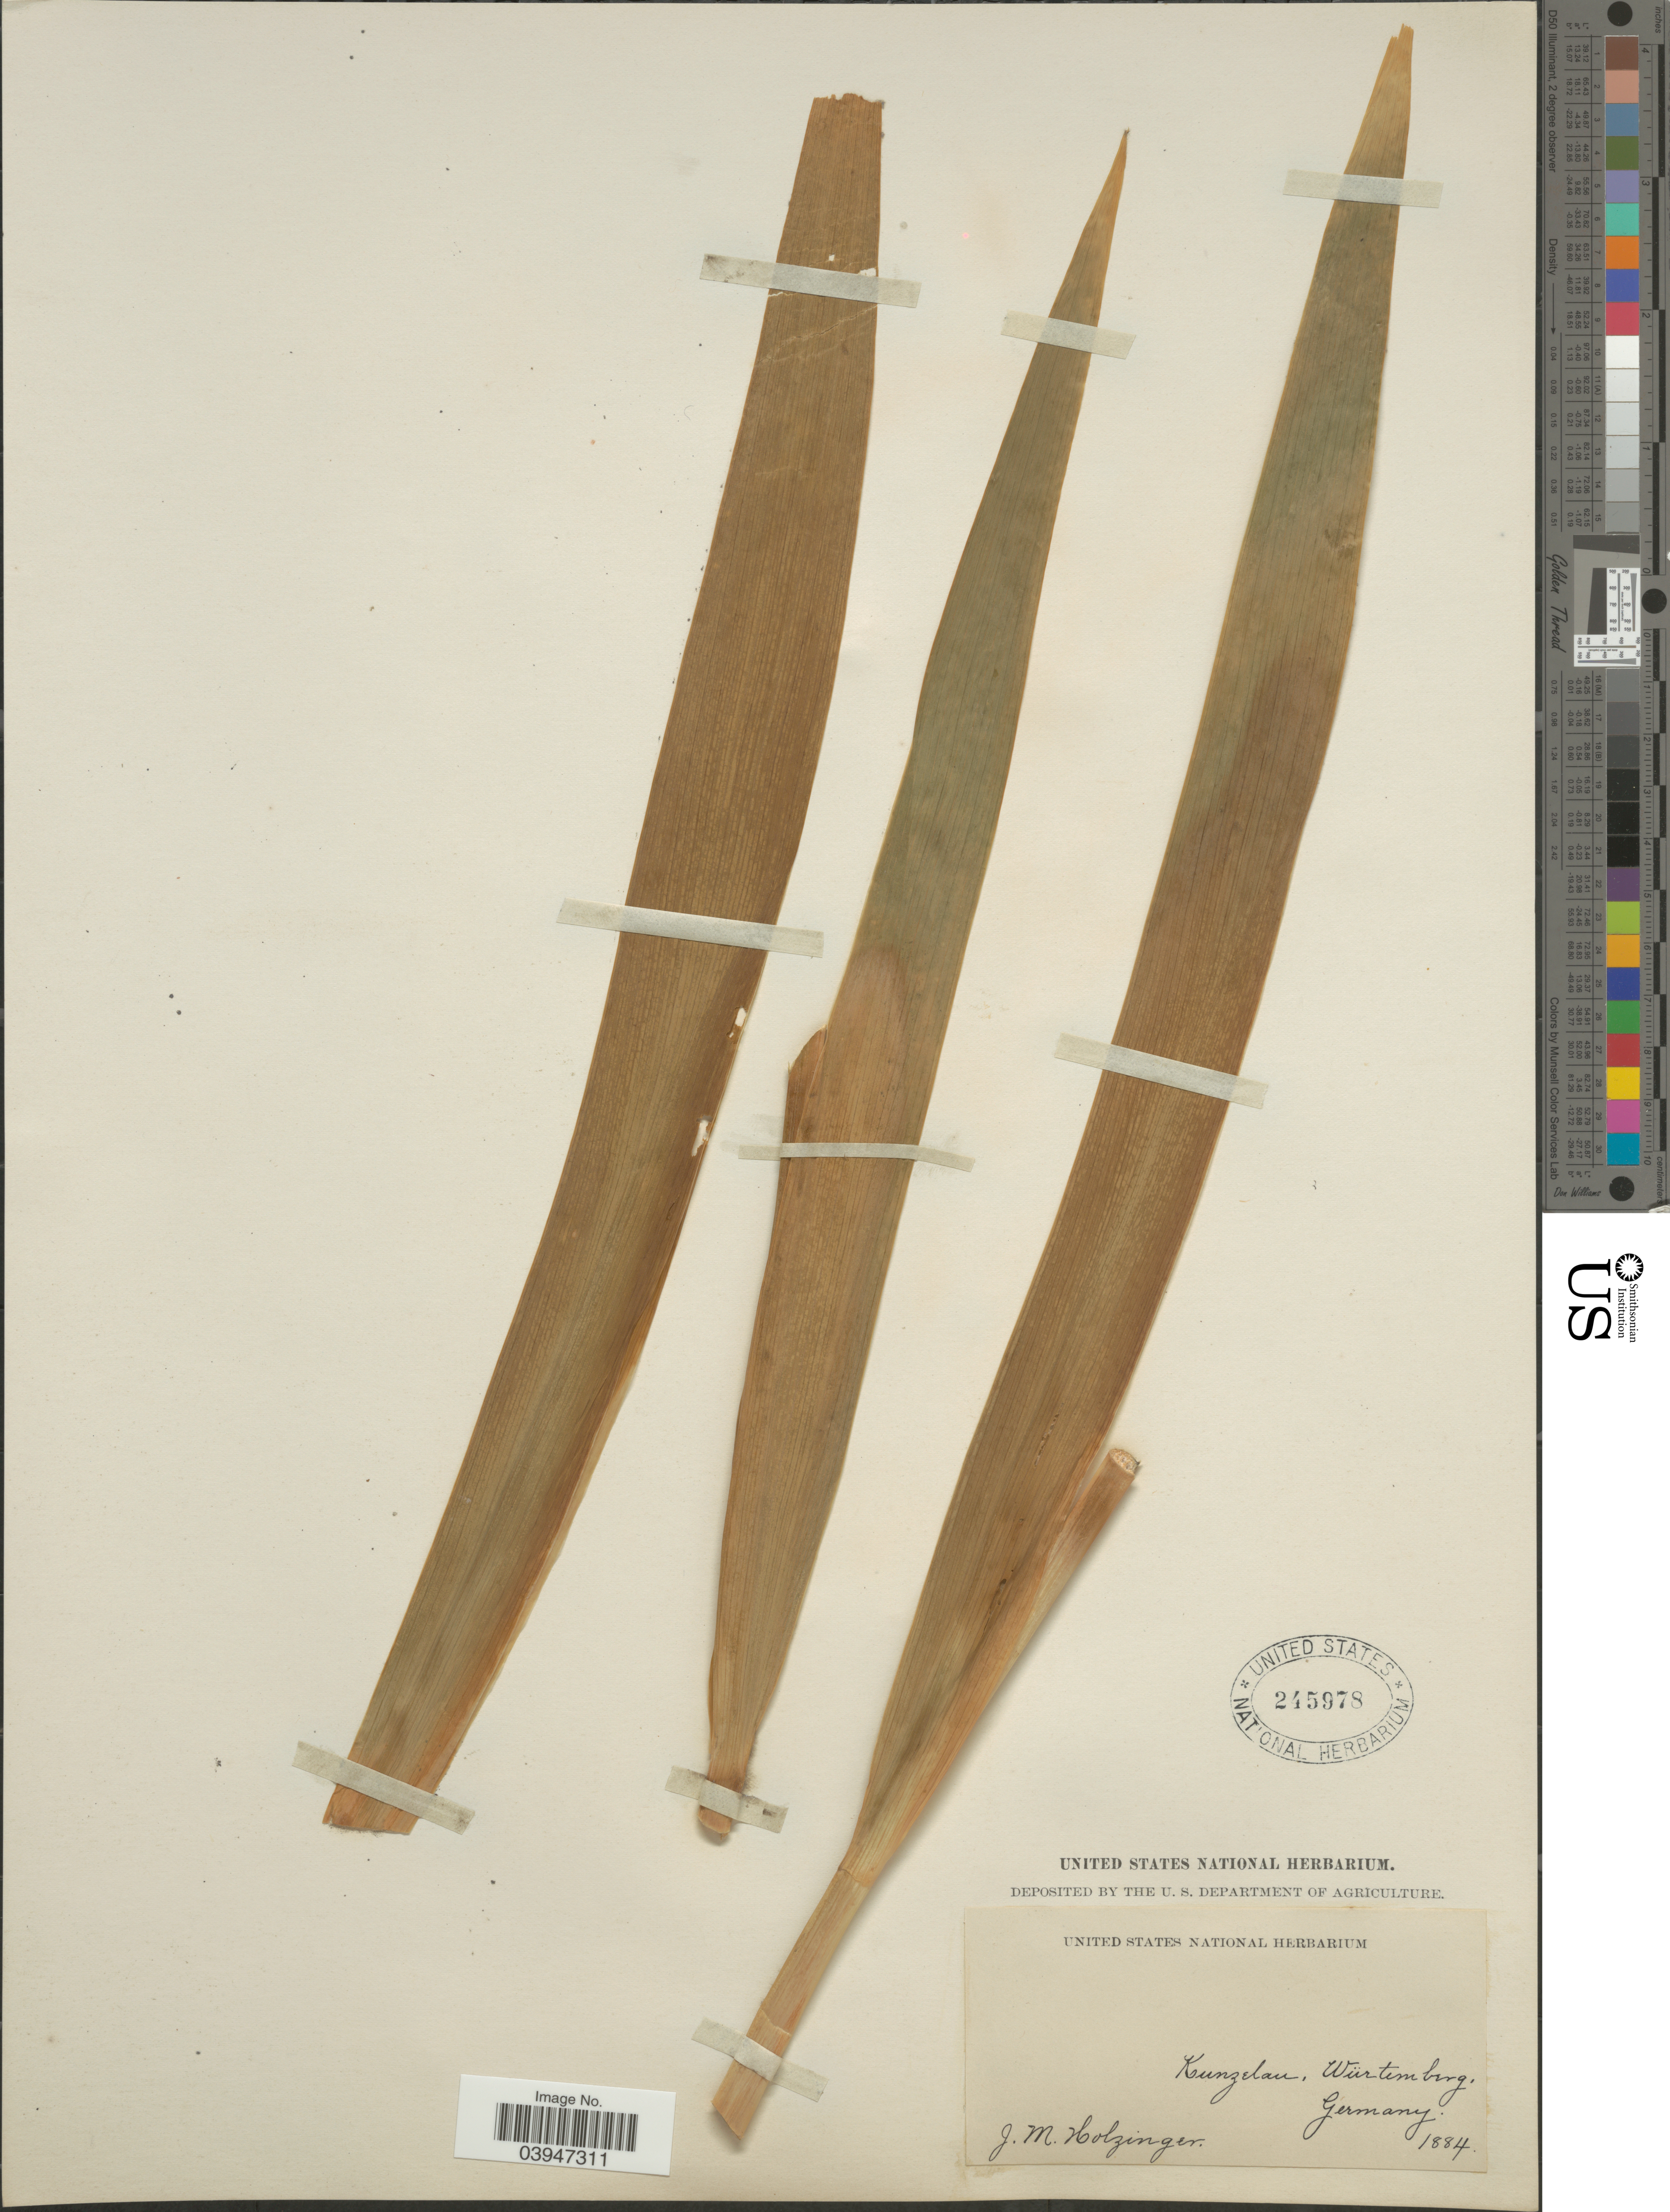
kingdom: Plantae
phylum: Tracheophyta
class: Liliopsida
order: Asparagales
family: Iridaceae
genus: Gladiolus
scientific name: Gladiolus sp.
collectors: J. M. Holzinger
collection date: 1884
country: Germany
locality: Kunzelan, Würtemberg.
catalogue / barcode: US 245978